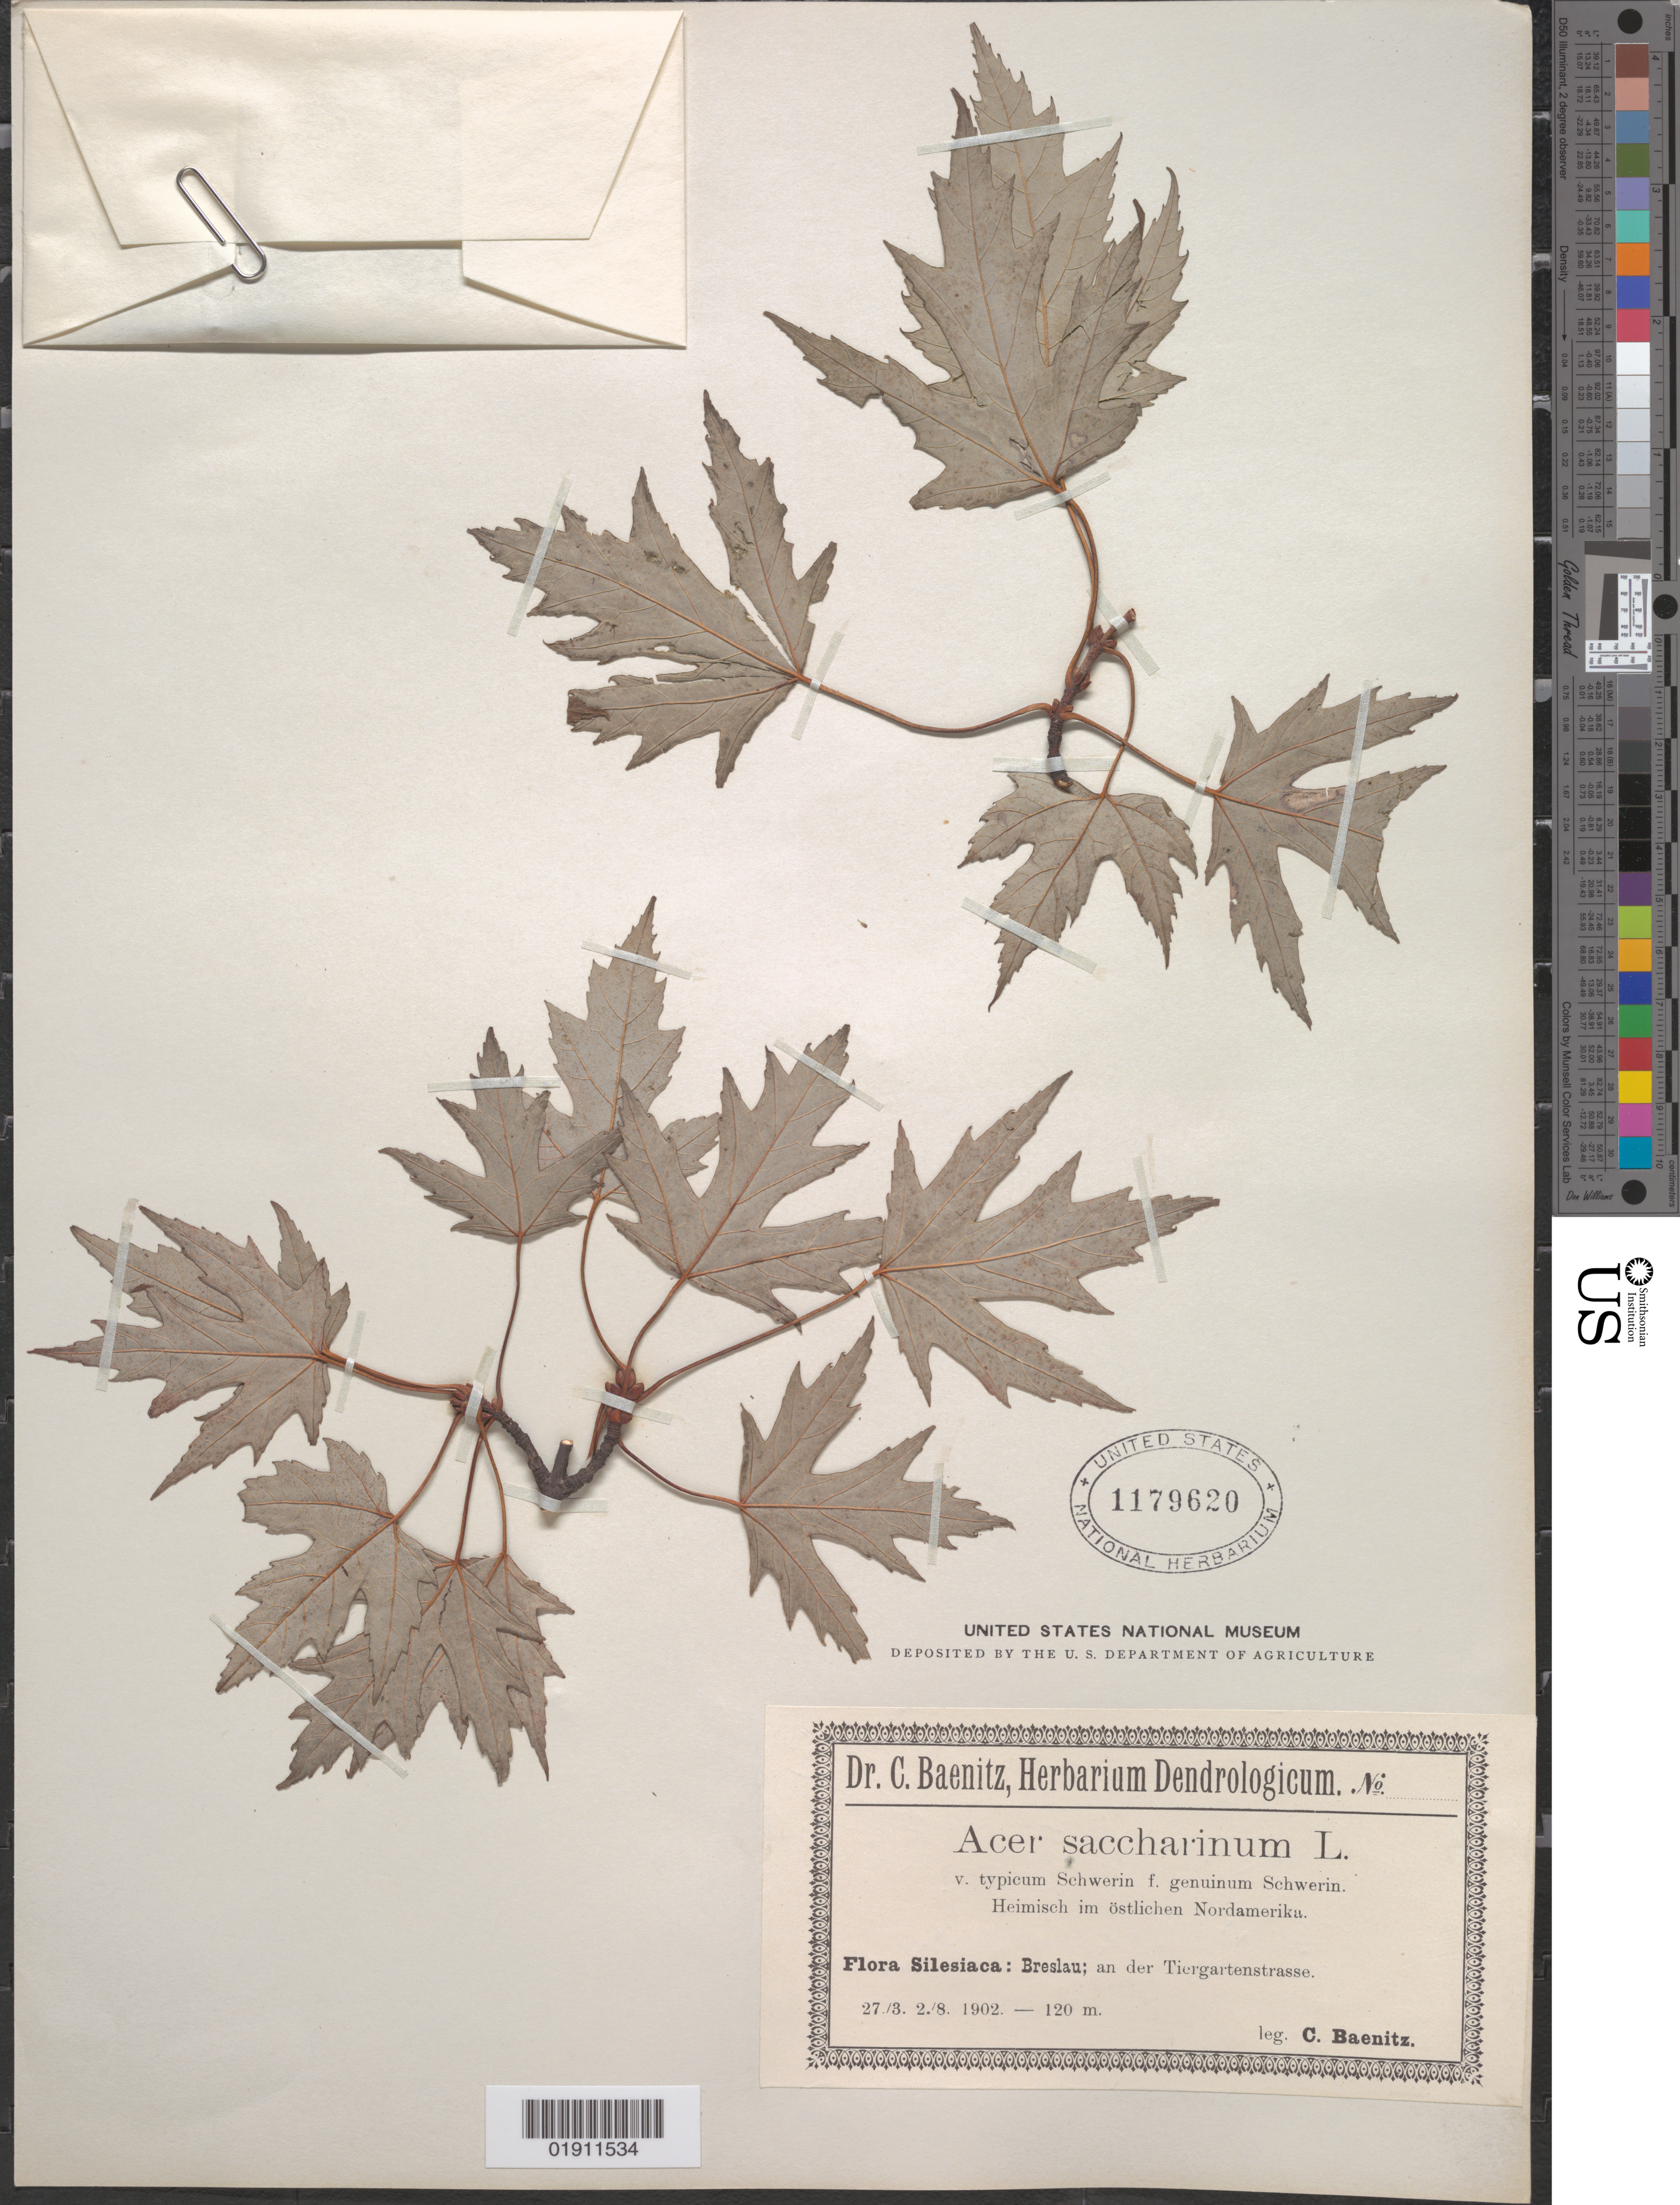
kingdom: Plantae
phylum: Tracheophyta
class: Magnoliopsida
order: Sapindales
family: Sapindaceae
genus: Acer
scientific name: Acer saccharinum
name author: L.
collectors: C. G. Baenitz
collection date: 1902-03-27,1902-08-02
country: Poland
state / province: Dolnoslaskie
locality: Breslau [Wrocław], an Tiergartenstrasse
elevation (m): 120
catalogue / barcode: US 1179620